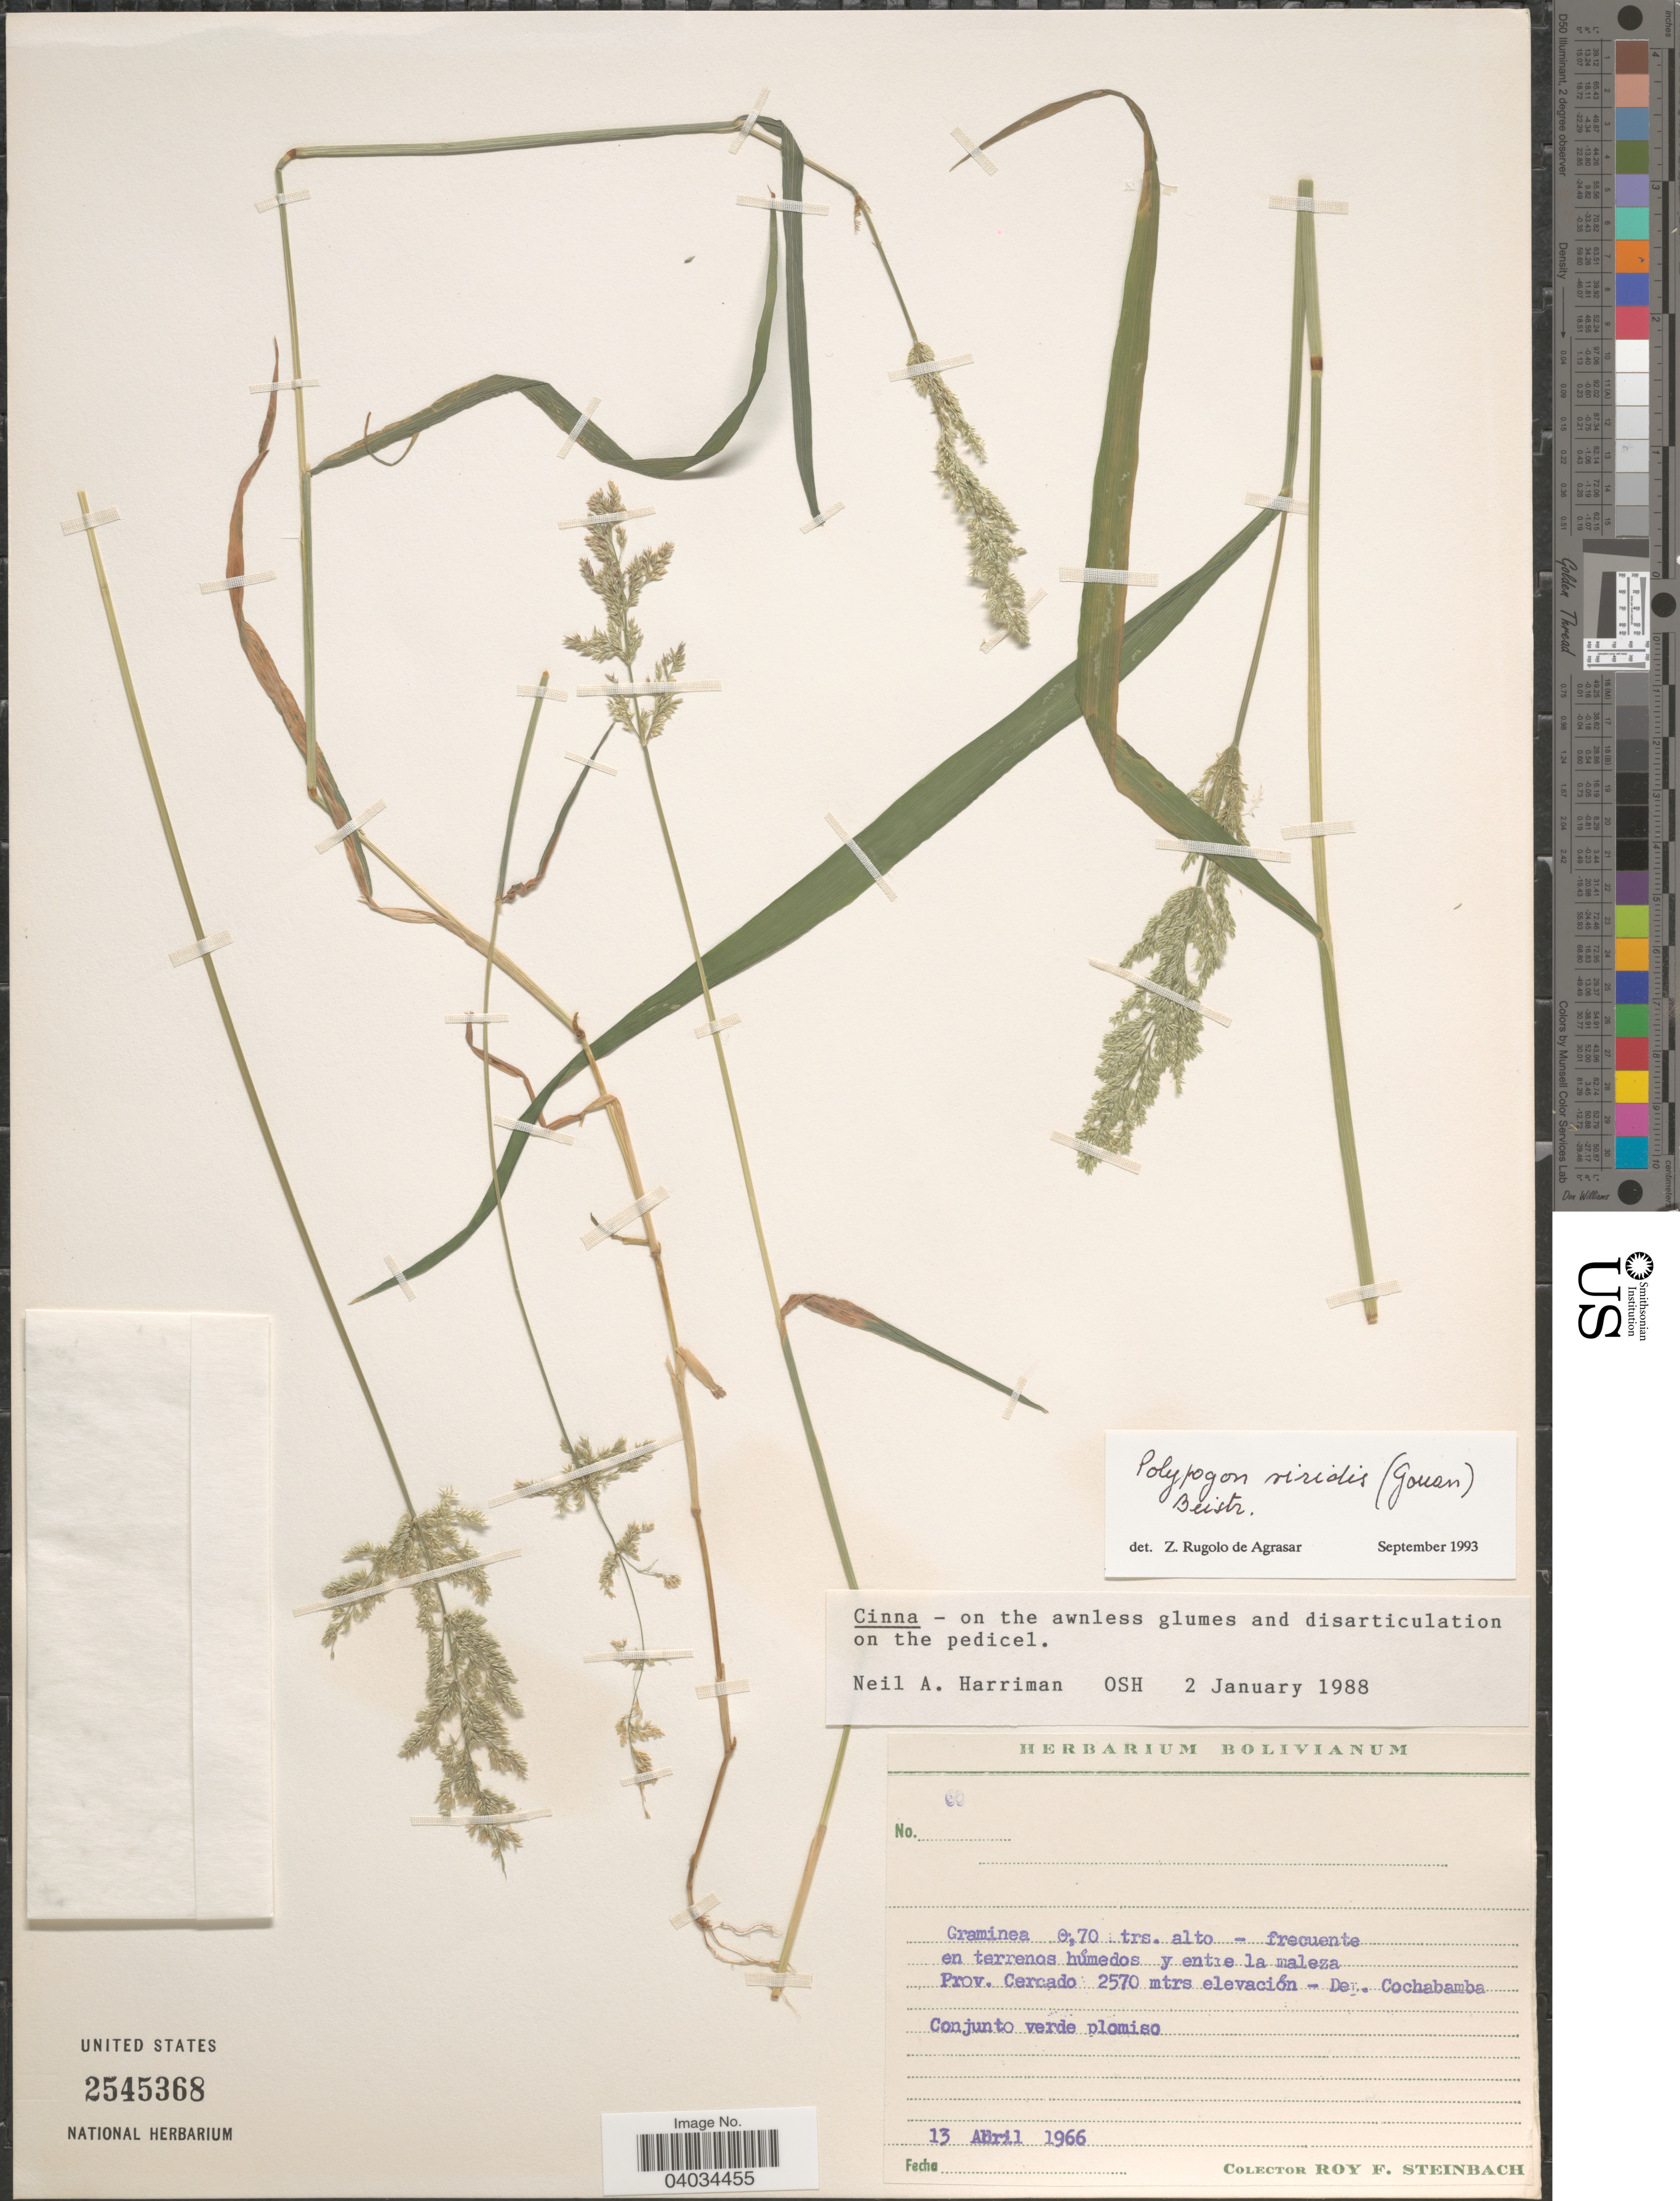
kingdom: Plantae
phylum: Tracheophyta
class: Liliopsida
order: Poales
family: Poaceae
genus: Polypogon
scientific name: Polypogon viridis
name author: (Gouan) Breistroffer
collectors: R. F. Steinbach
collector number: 60*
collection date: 1966-04-13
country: Bolivia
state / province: Cochabamba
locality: En terrenos húmedos y entre la maleza Prov. Cercado - Dep. Cochabamba.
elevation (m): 2570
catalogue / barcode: US 2545368